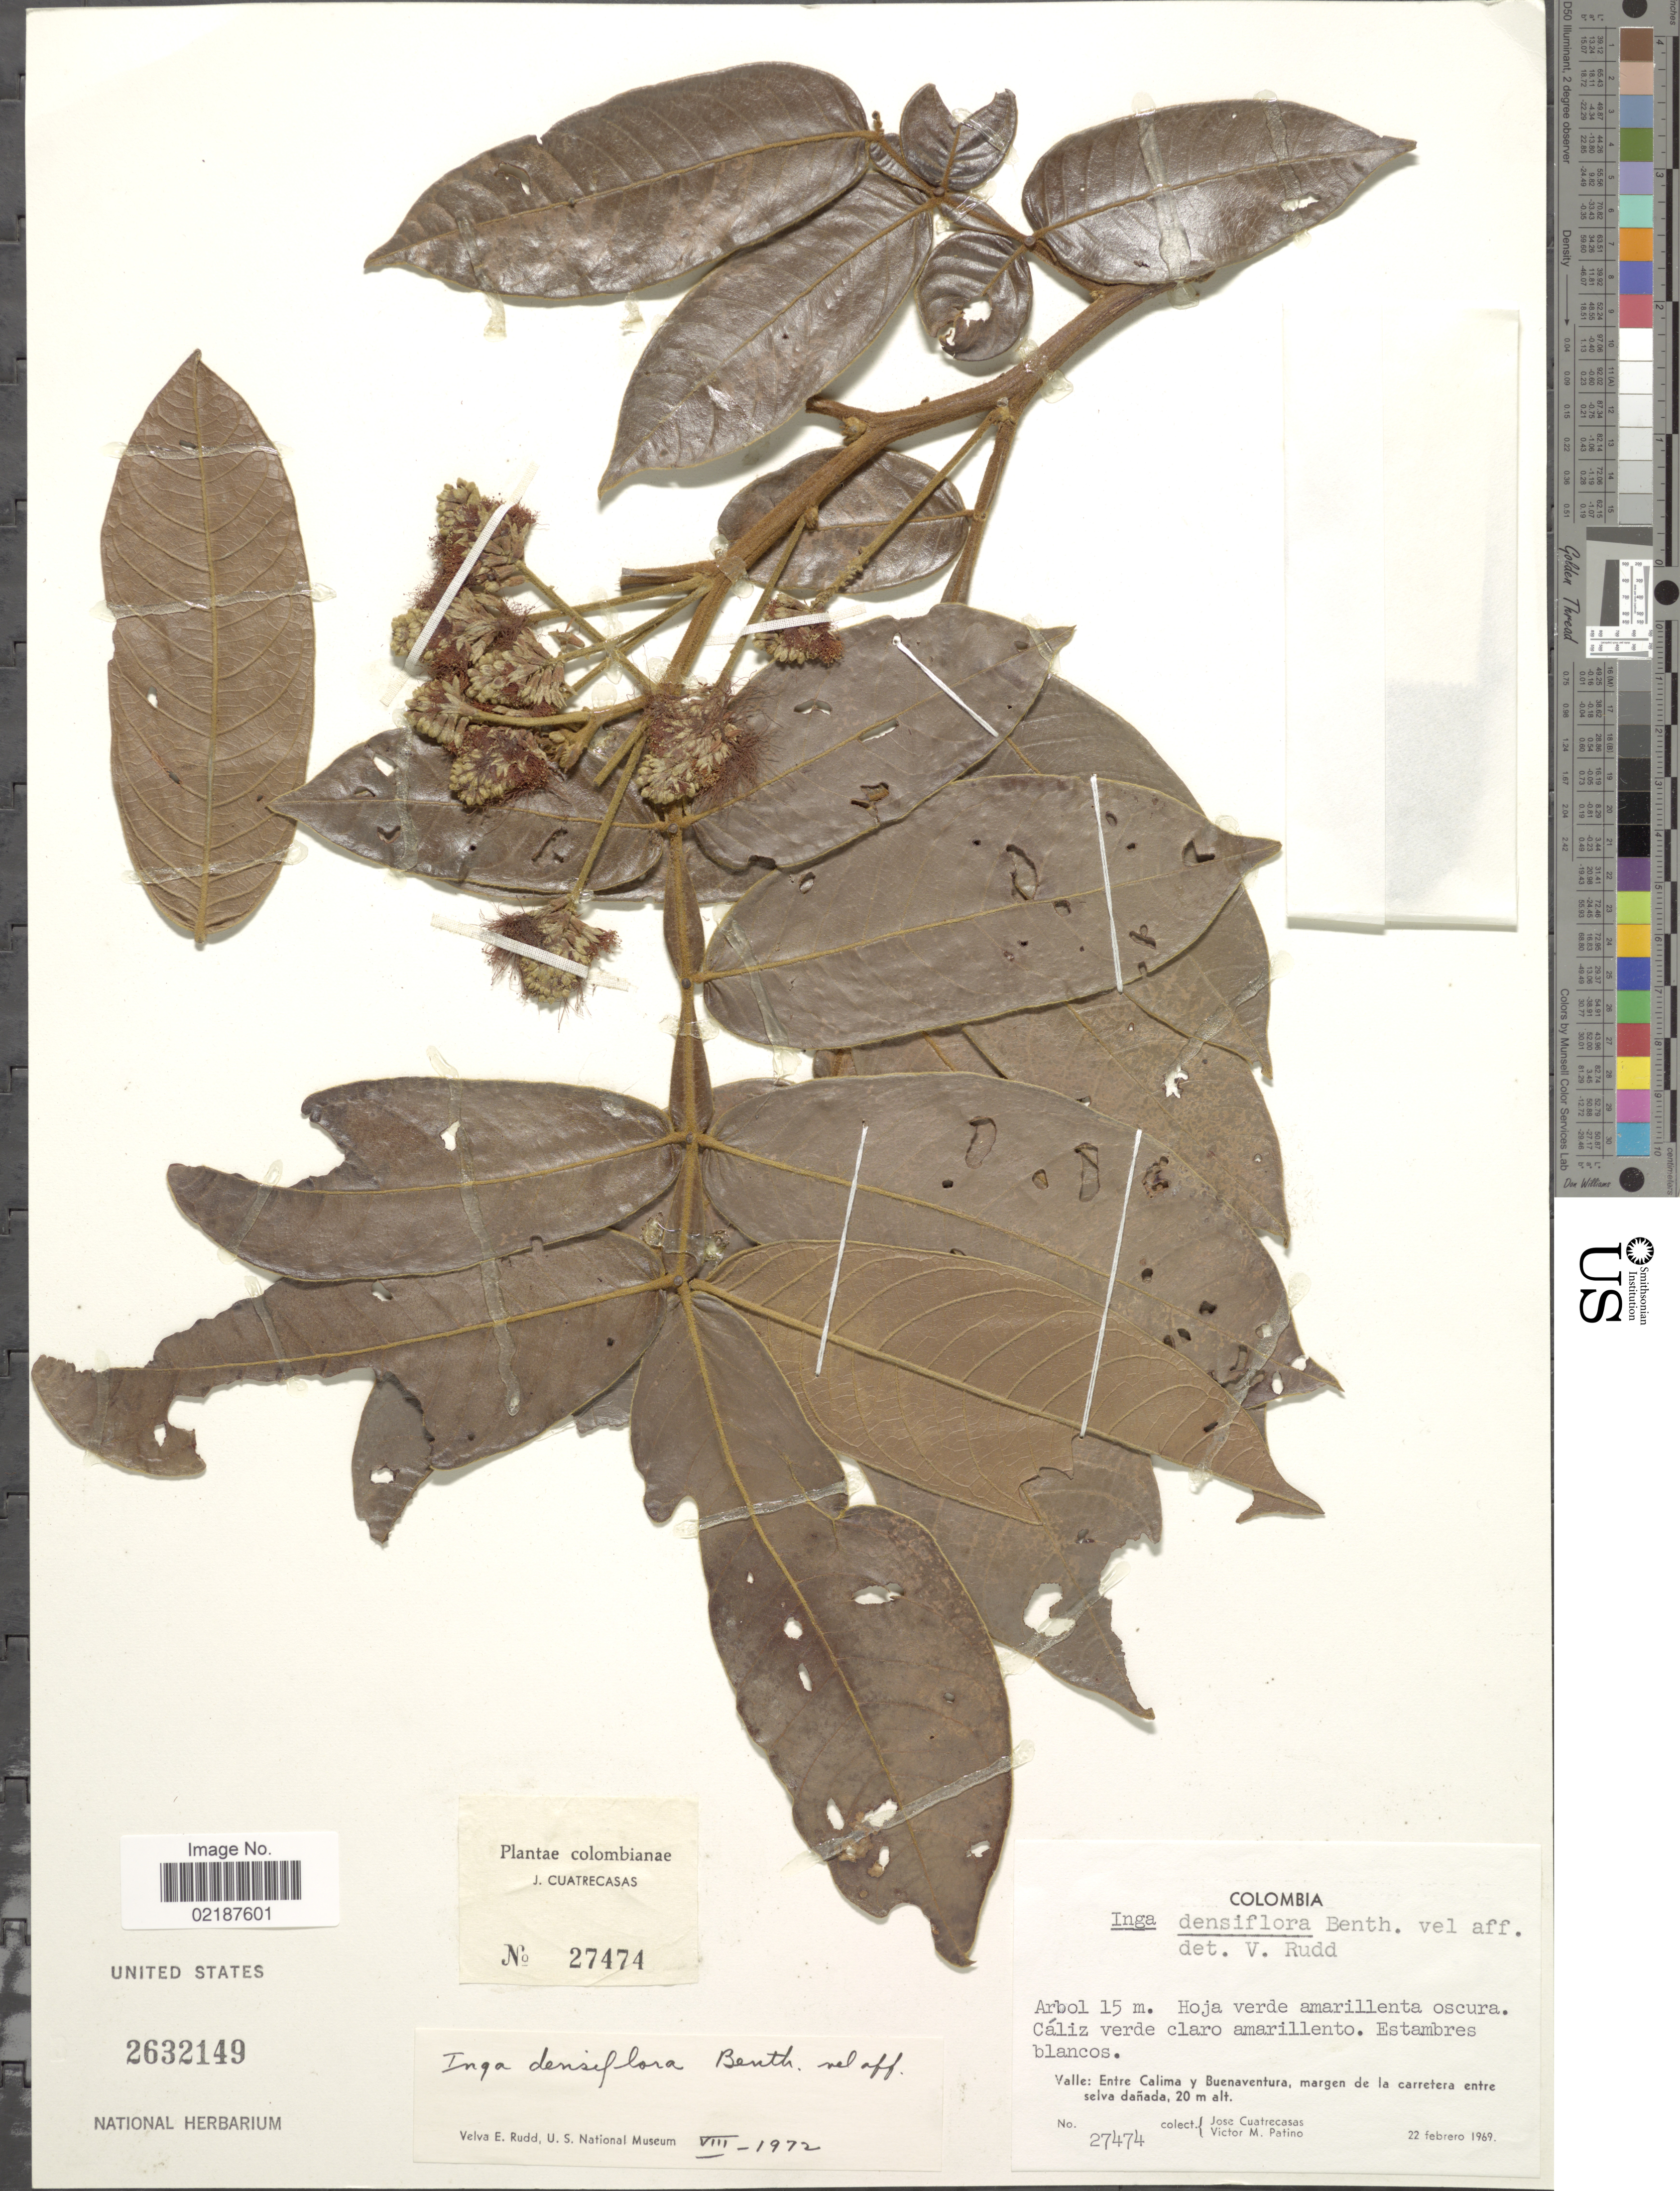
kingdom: Plantae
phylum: Tracheophyta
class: Magnoliopsida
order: Fabales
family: Fabaceae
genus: Inga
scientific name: Inga densiflora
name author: Benth.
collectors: J. Cuatrecasas & V. M. Patiño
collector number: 27474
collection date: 1969-01-22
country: Colombia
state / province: Valle del Cauca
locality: Valle: Entre Calima y Buenaventura, margen de la carretera entre selva danada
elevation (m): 20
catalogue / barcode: US 2632149